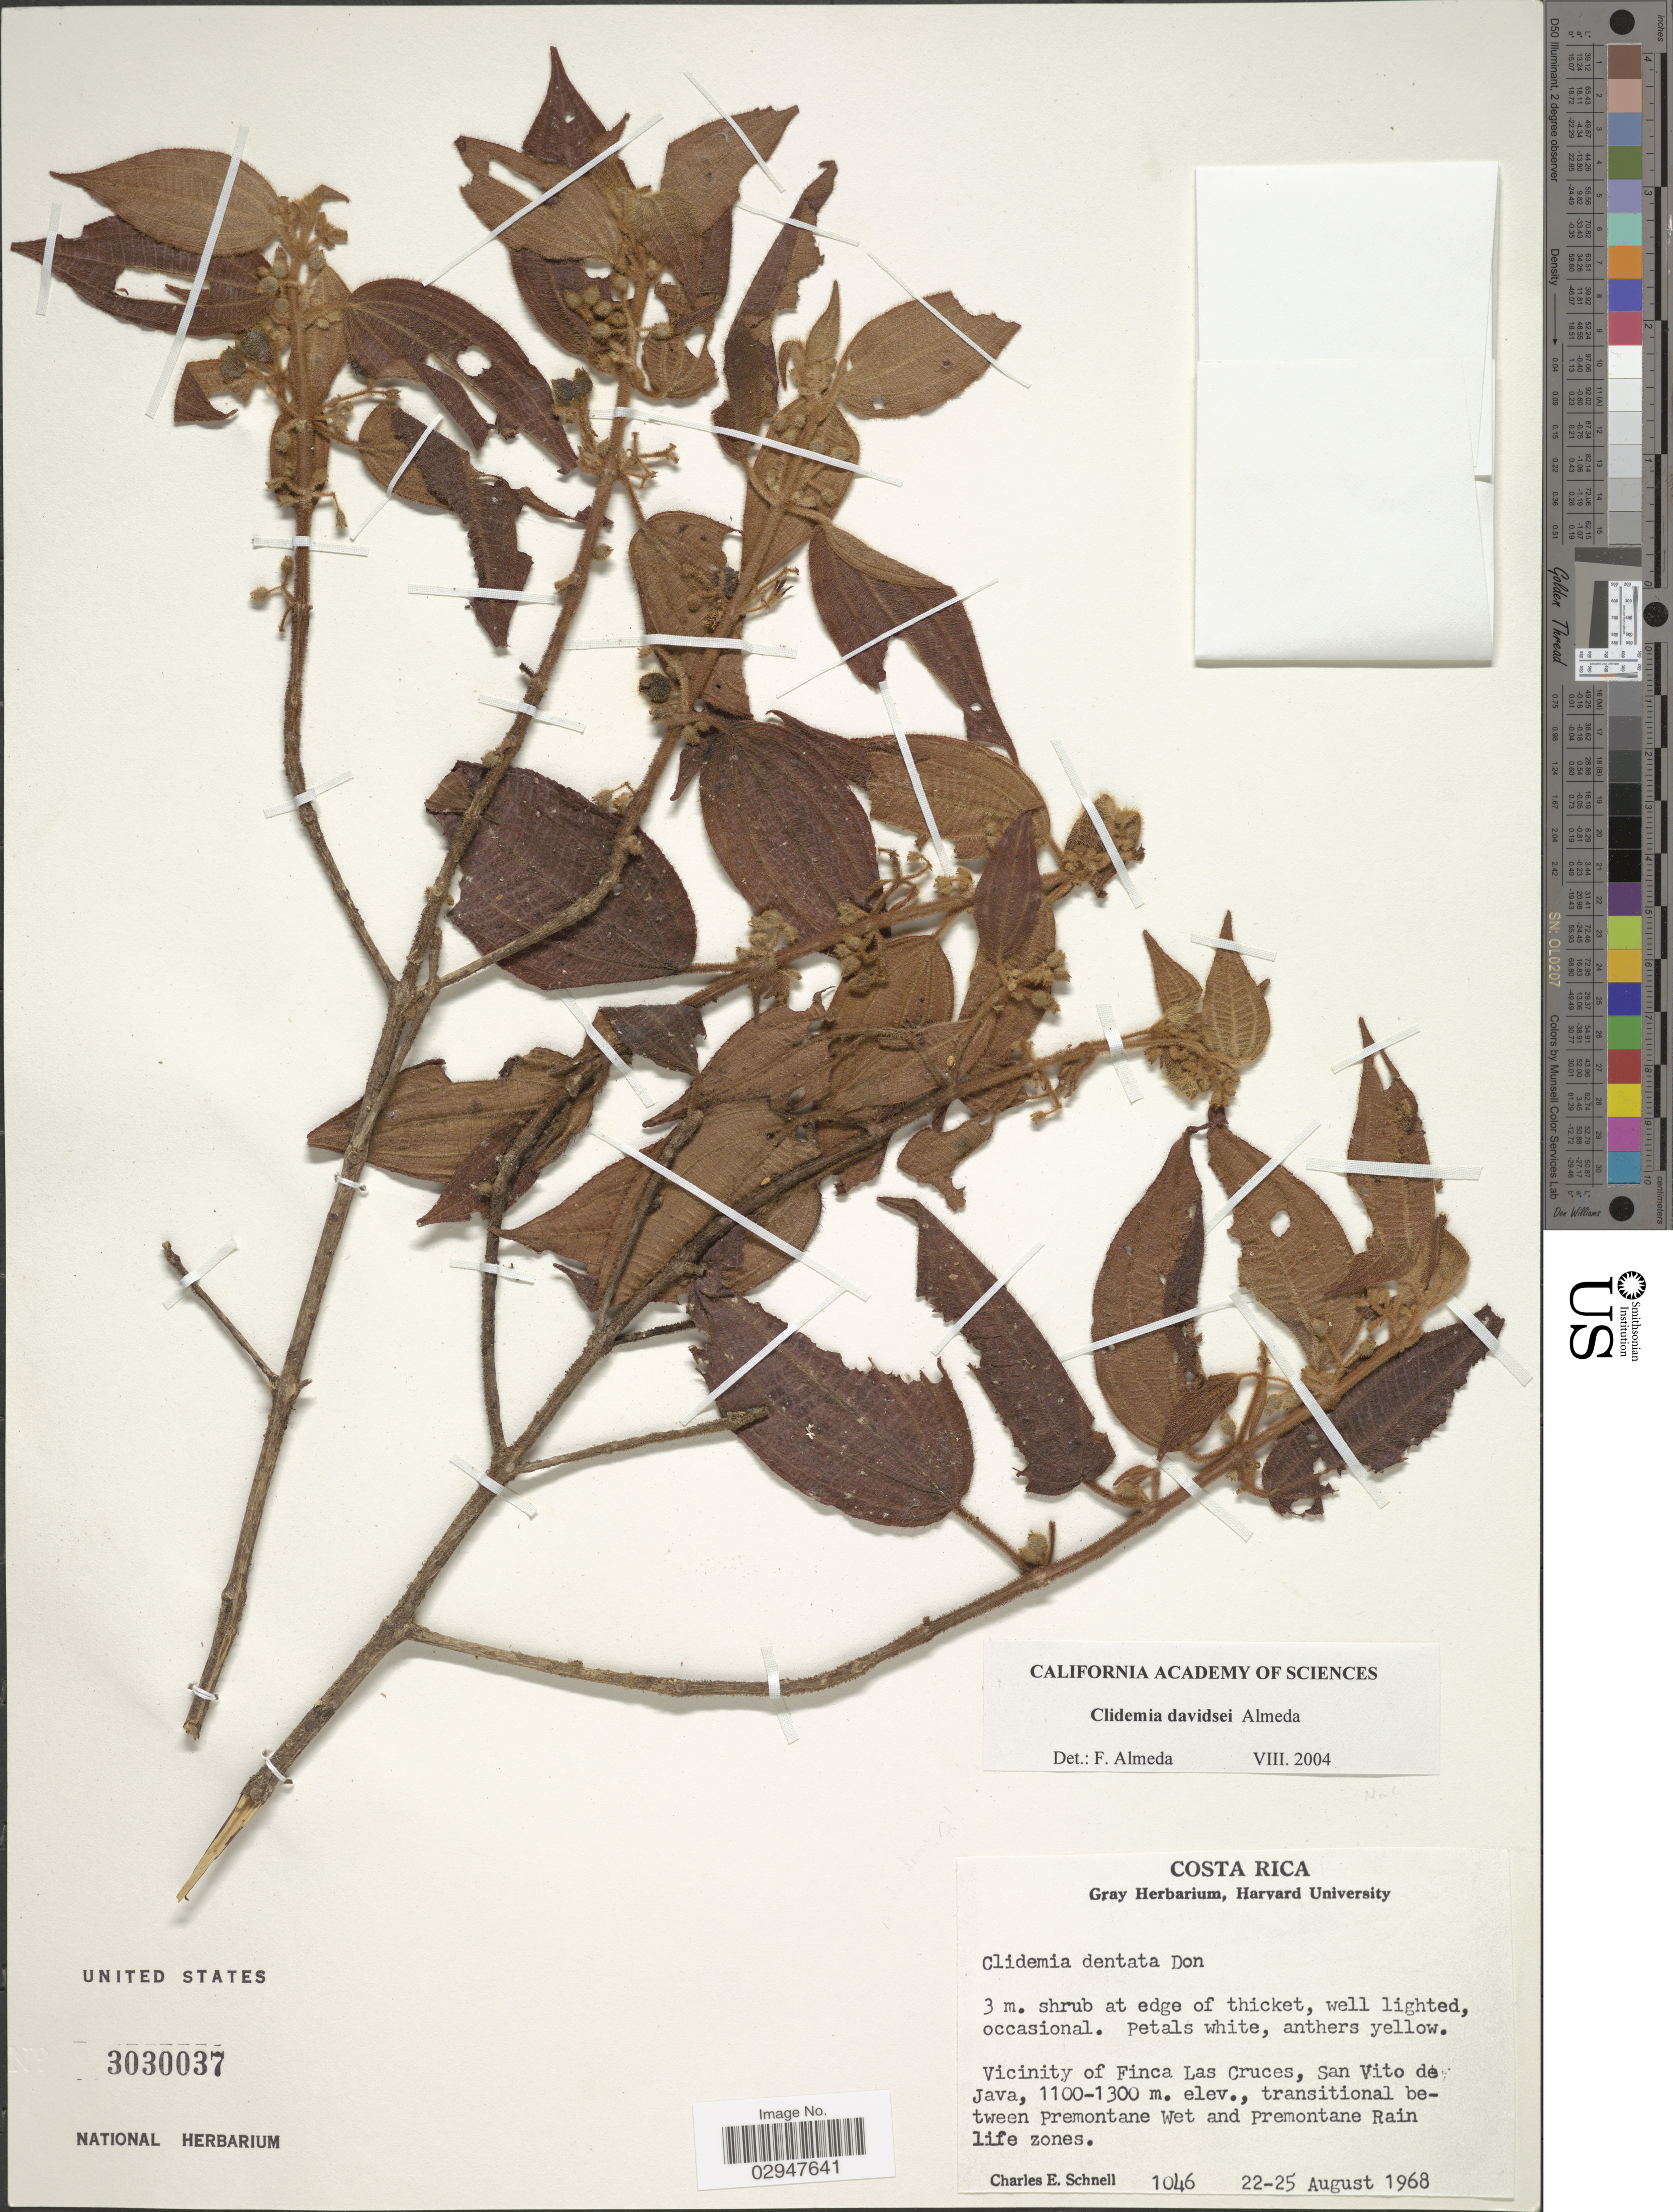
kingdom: Plantae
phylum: Tracheophyta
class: Magnoliopsida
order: Myrtales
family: Melastomataceae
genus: Clidemia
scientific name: Clidemia davidsei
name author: Almeda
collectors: C. Schnell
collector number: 1046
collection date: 1968-08-22/1968-08-25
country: Costa Rica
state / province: Puntarenas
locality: Vicinity of Finca Las Cruces, San Vito de Java, transitional between Premontane Wet and Premontane Rain life zones.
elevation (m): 1100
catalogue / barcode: US 3030037